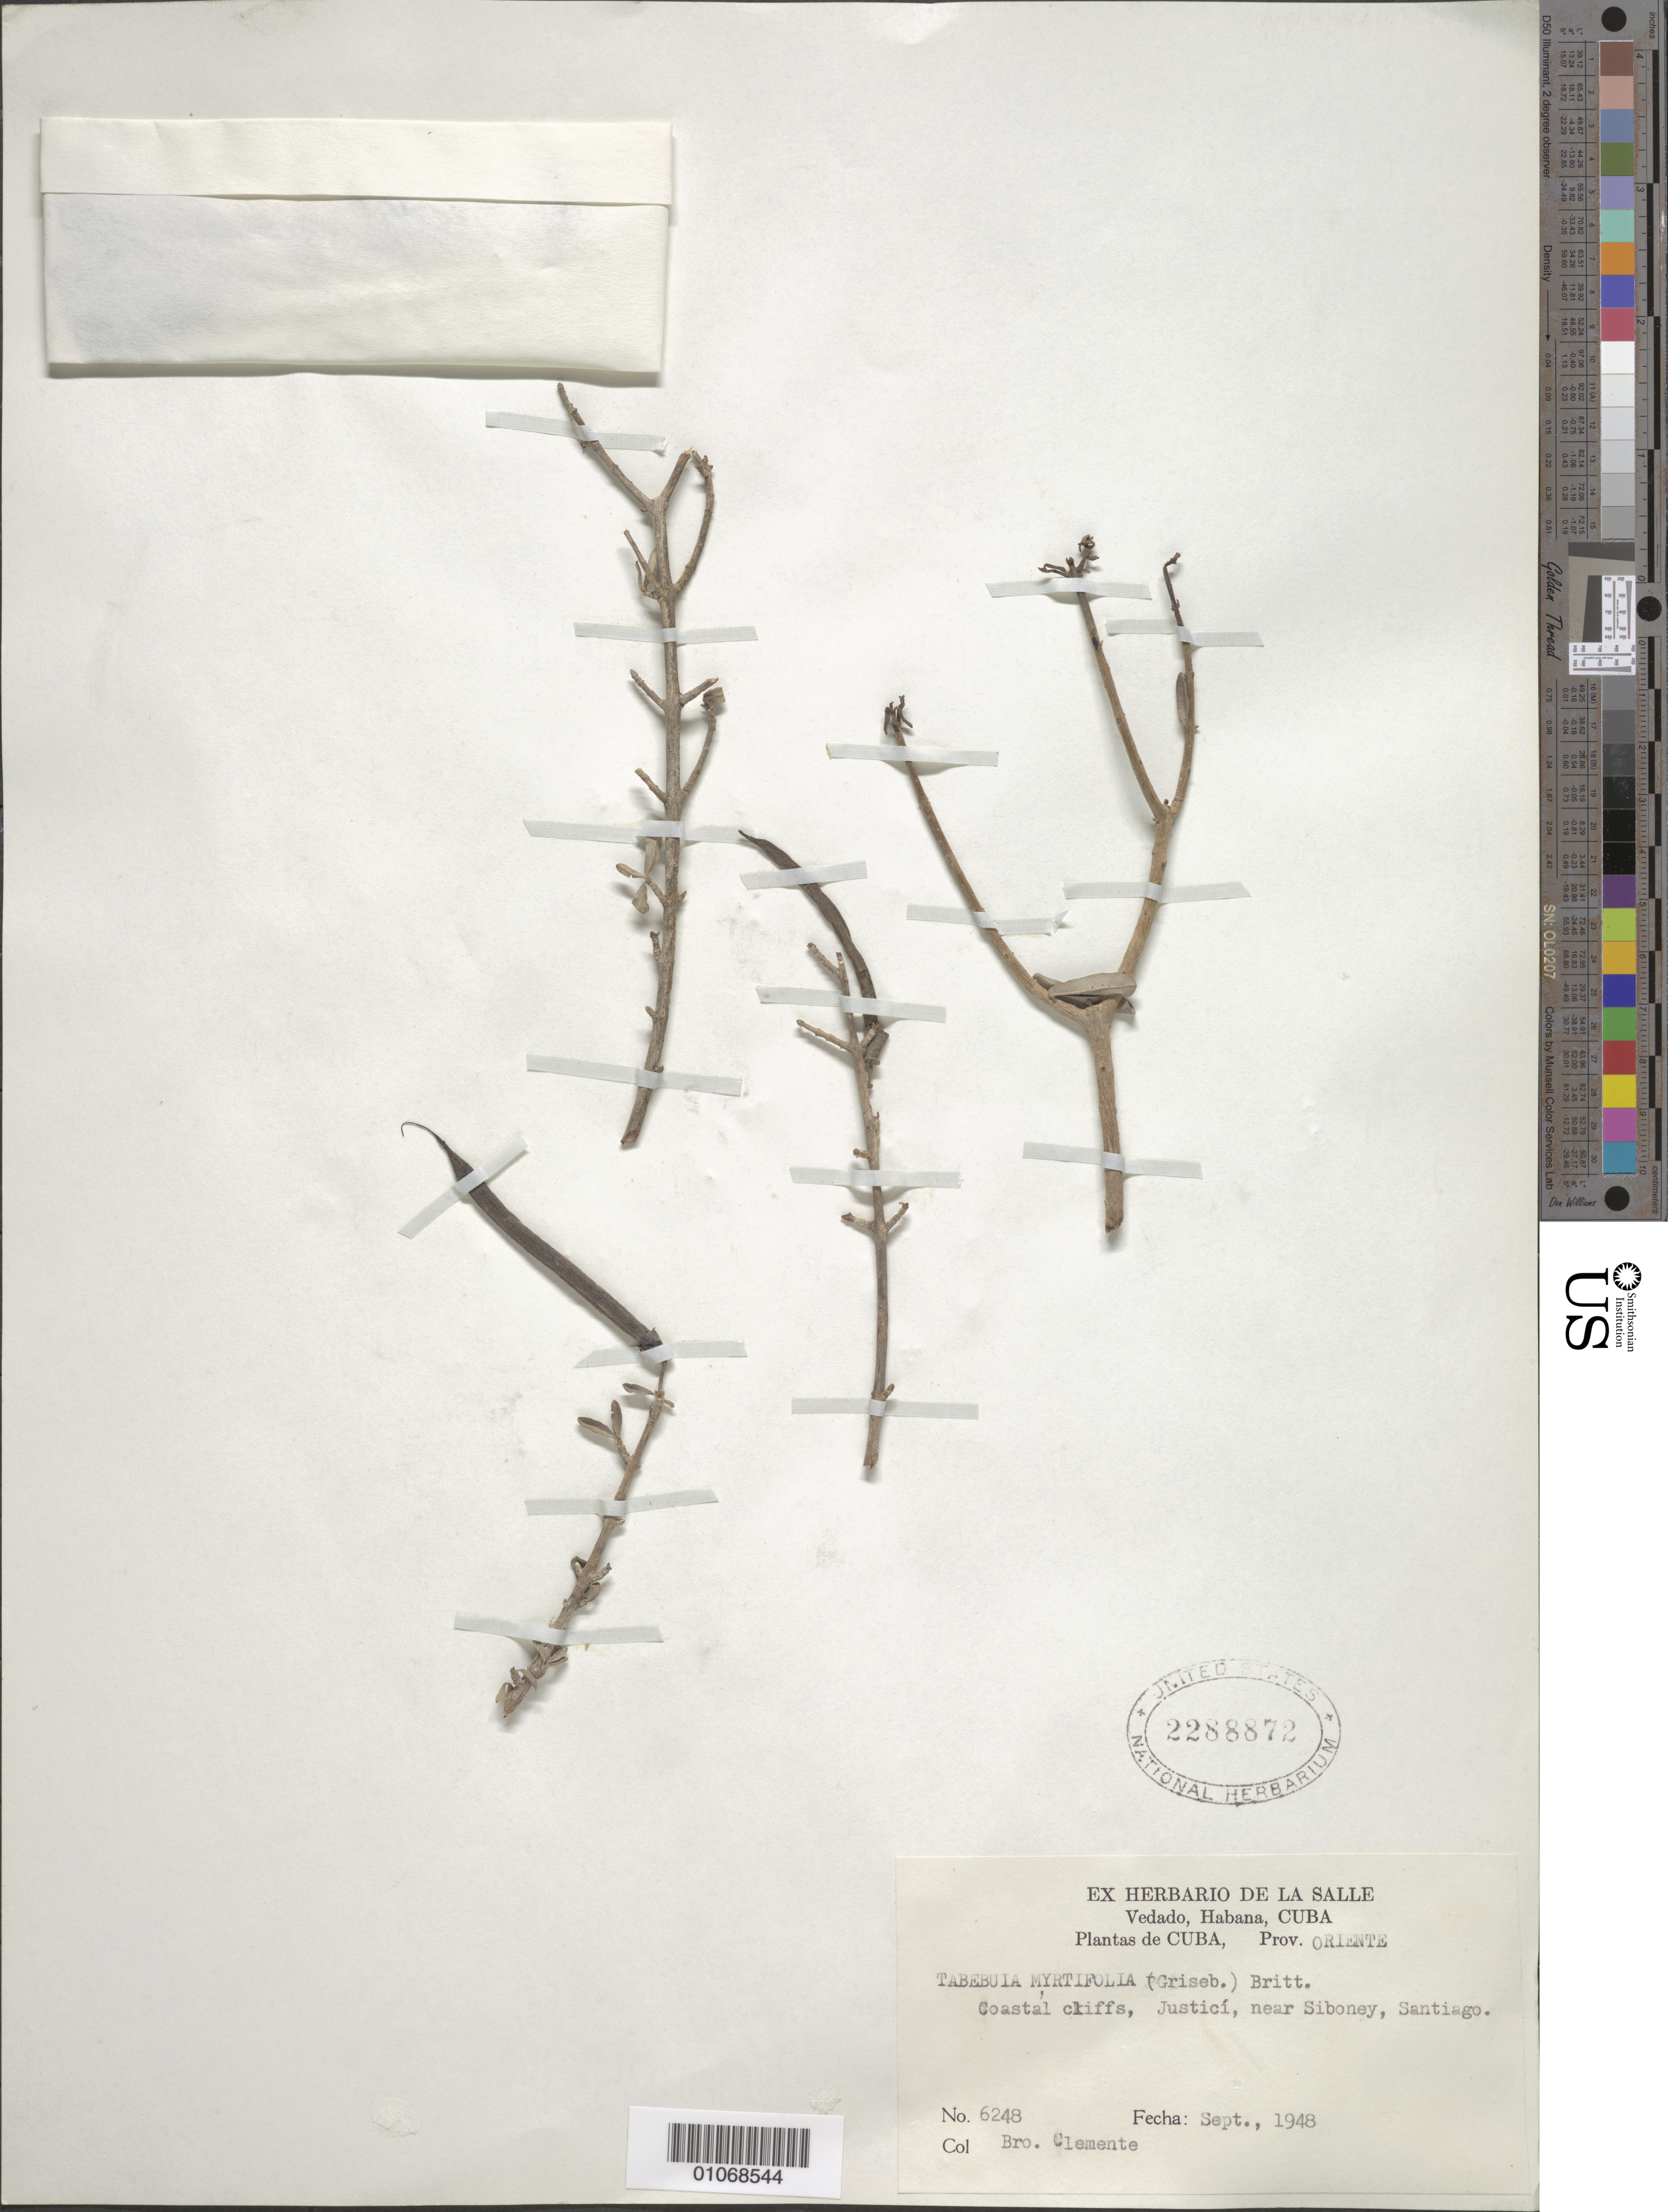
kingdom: Plantae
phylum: Tracheophyta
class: Magnoliopsida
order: Lamiales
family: Bignoniaceae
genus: Tabebuia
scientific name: Tabebuia myrtifolia var. myrtifolia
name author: (Griseb.) Britton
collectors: Bro. Clemente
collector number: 6248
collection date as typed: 01 Sep 1948 to 30 Sep 1948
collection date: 1948-09-01/1948-09-30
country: Cuba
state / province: Santiago de Cuba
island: Cuba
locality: Coastal cliffs, Justici, near Siboney, Santiago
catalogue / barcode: US 2288872